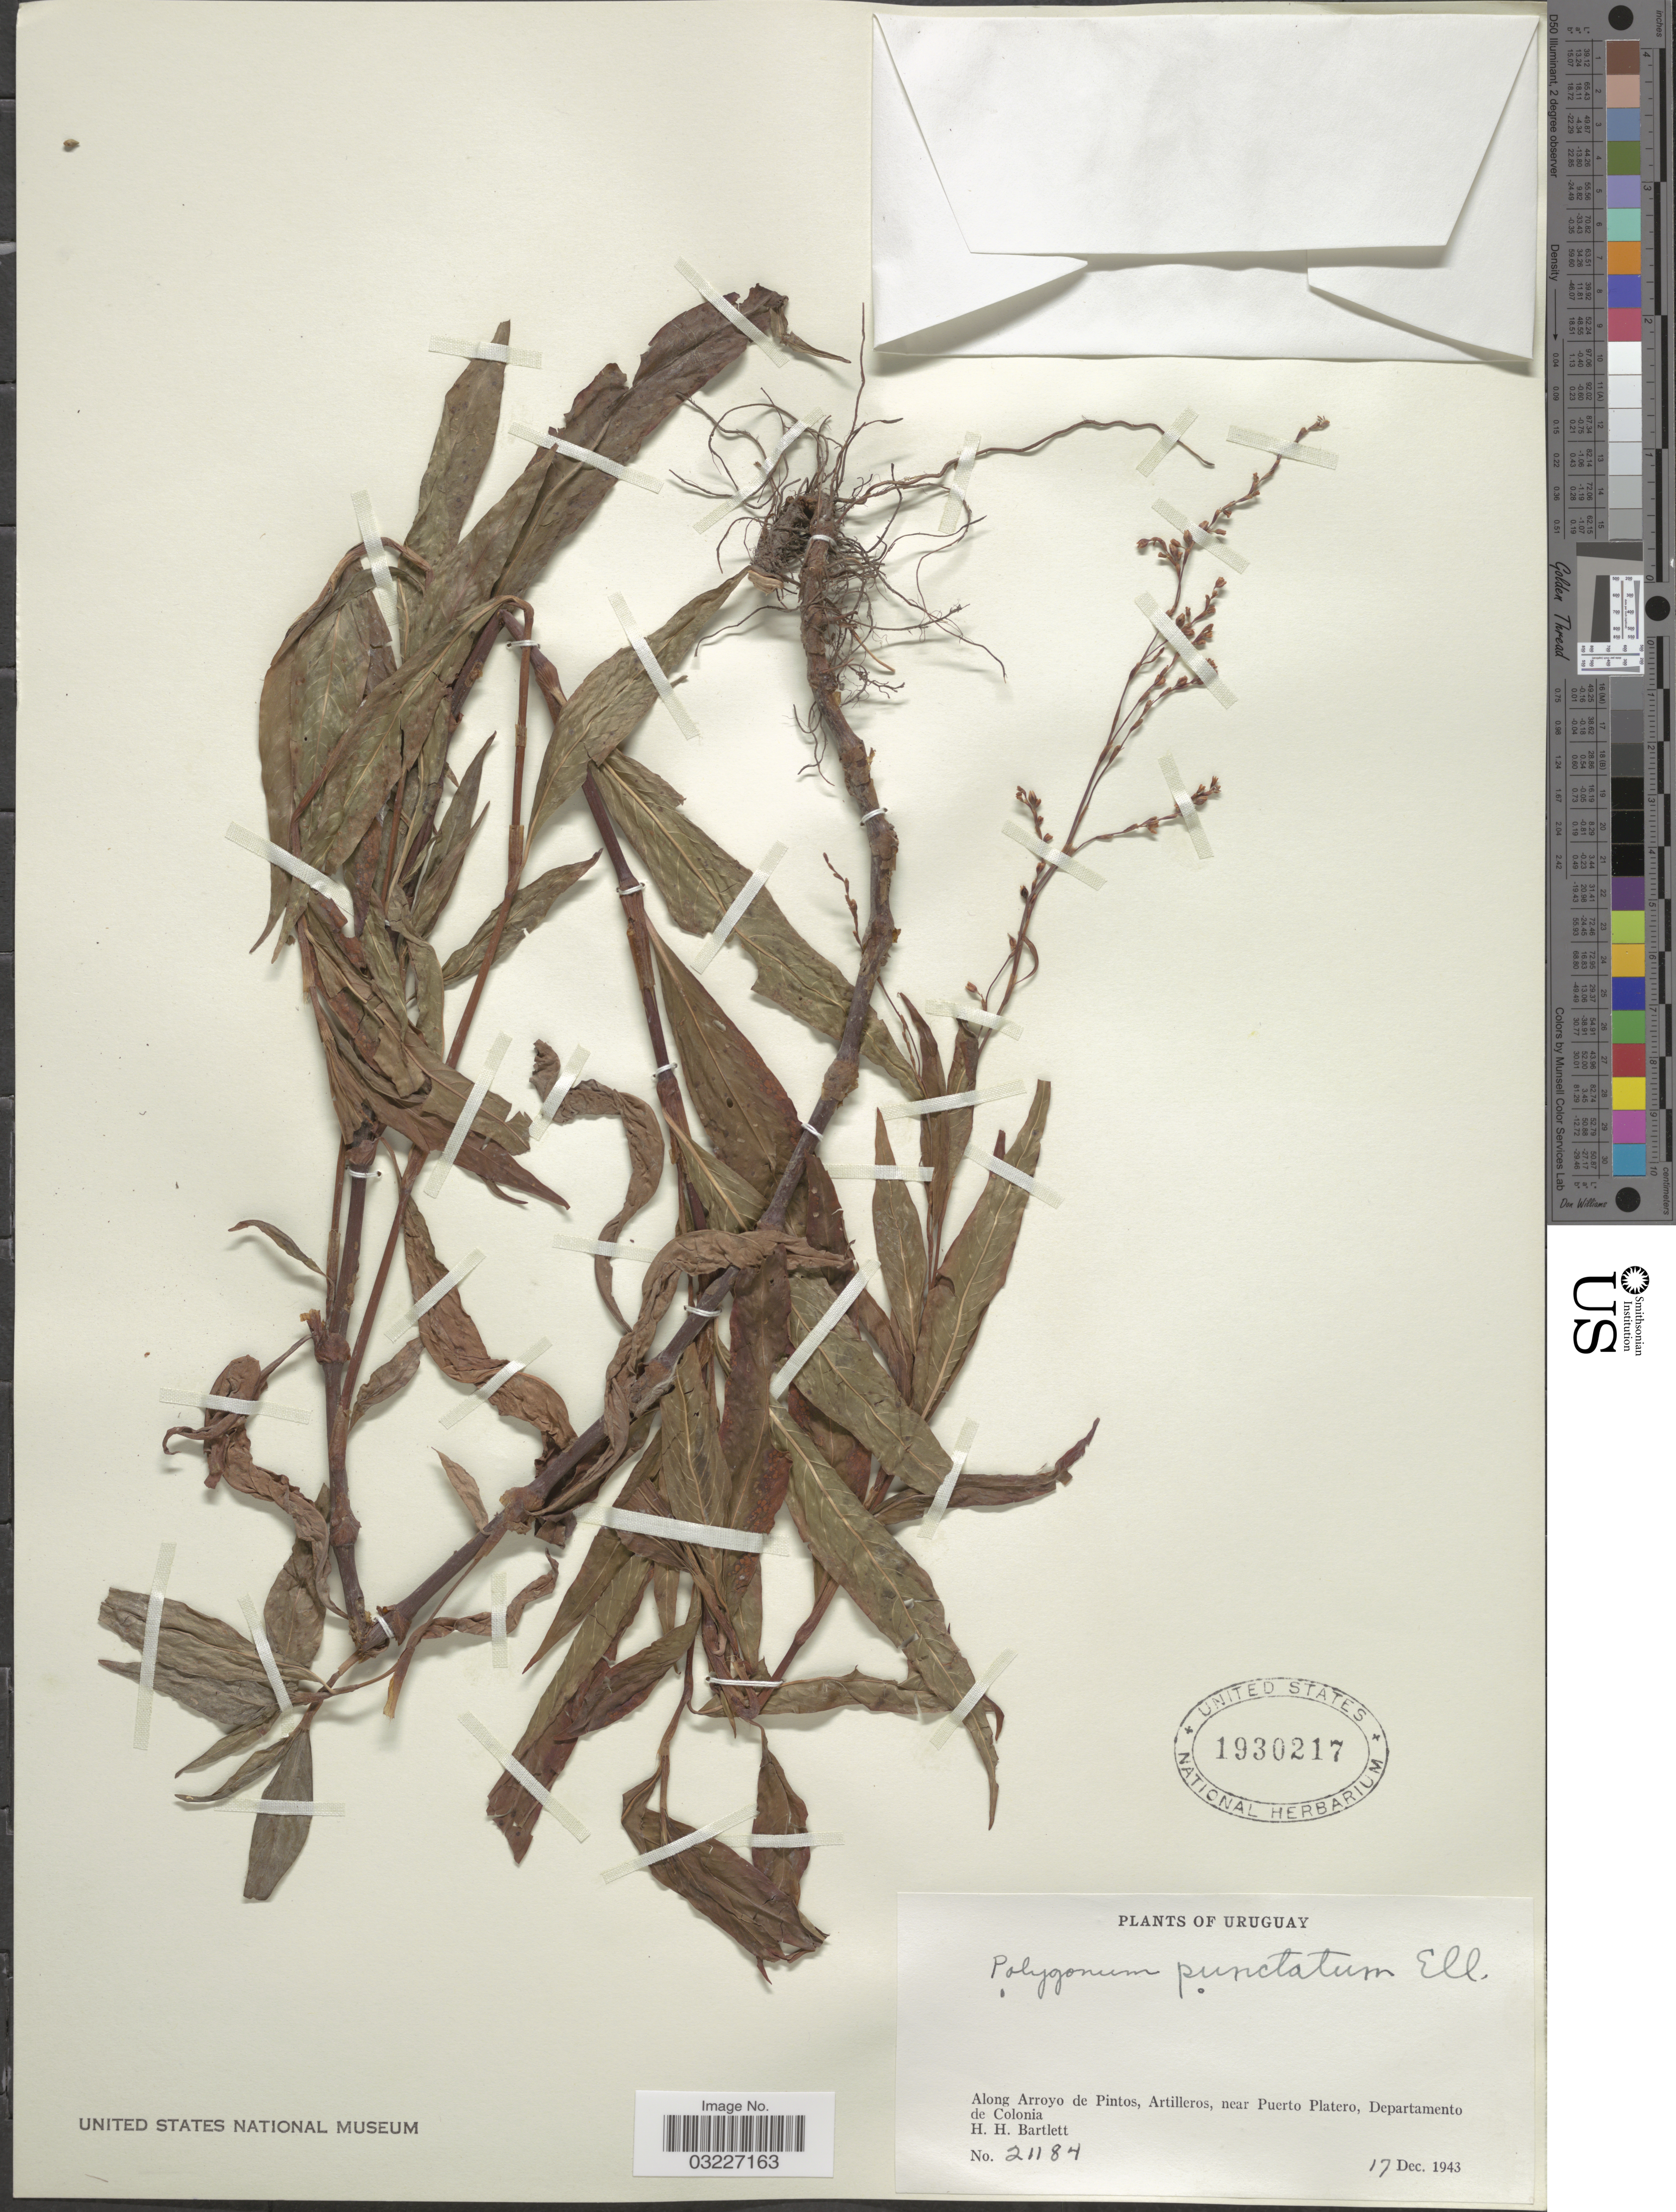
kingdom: Plantae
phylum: Tracheophyta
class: Magnoliopsida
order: Caryophyllales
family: Polygonaceae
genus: Polygonum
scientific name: Polygonum punctatum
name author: Elliott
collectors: H. H. Bartlett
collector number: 21184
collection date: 1943-12-17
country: Uruguay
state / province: Colonia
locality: Along Arroyo de Pintos, Artilleros, near Puerto Platero, Departamento de Colonia.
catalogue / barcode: US 1930217